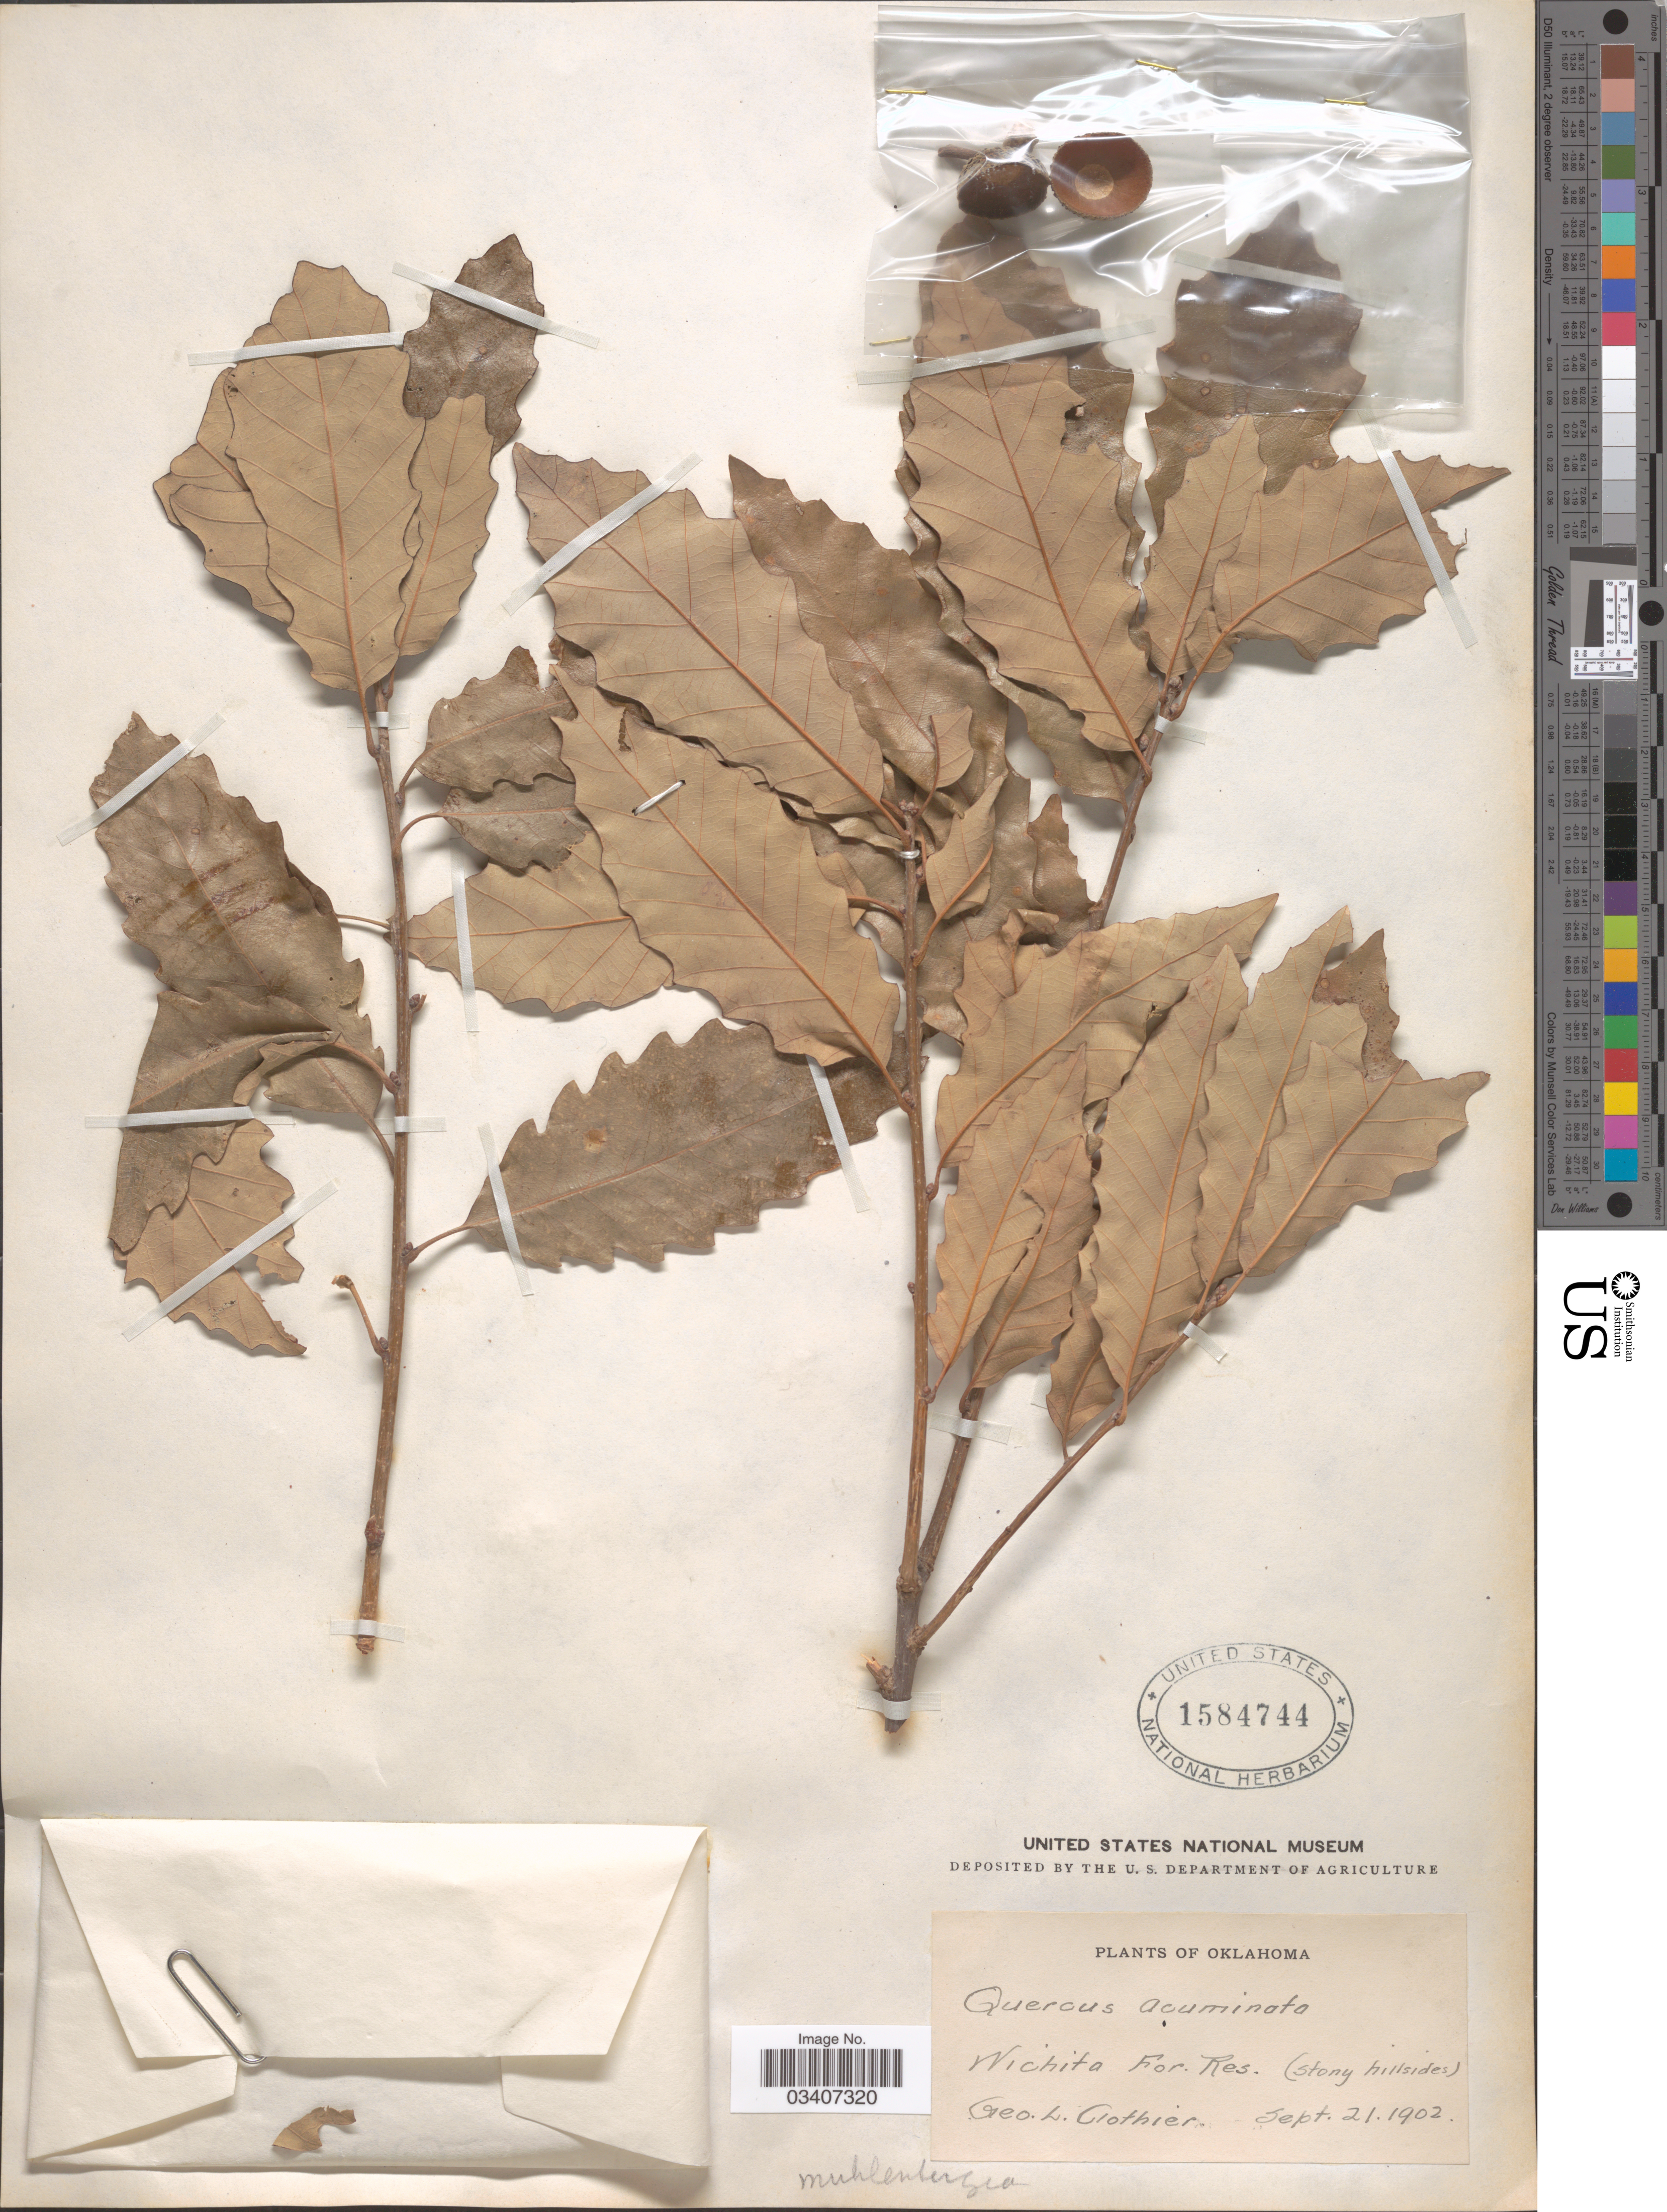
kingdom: Plantae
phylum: Tracheophyta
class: Magnoliopsida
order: Fagales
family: Fagaceae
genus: Quercus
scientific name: Quercus muehlenbergii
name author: Engelm.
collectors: G. Clothier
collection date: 1902-09-21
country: United States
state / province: Oklahoma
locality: Wichita For. Res. (stony hillside).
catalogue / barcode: US 1584744